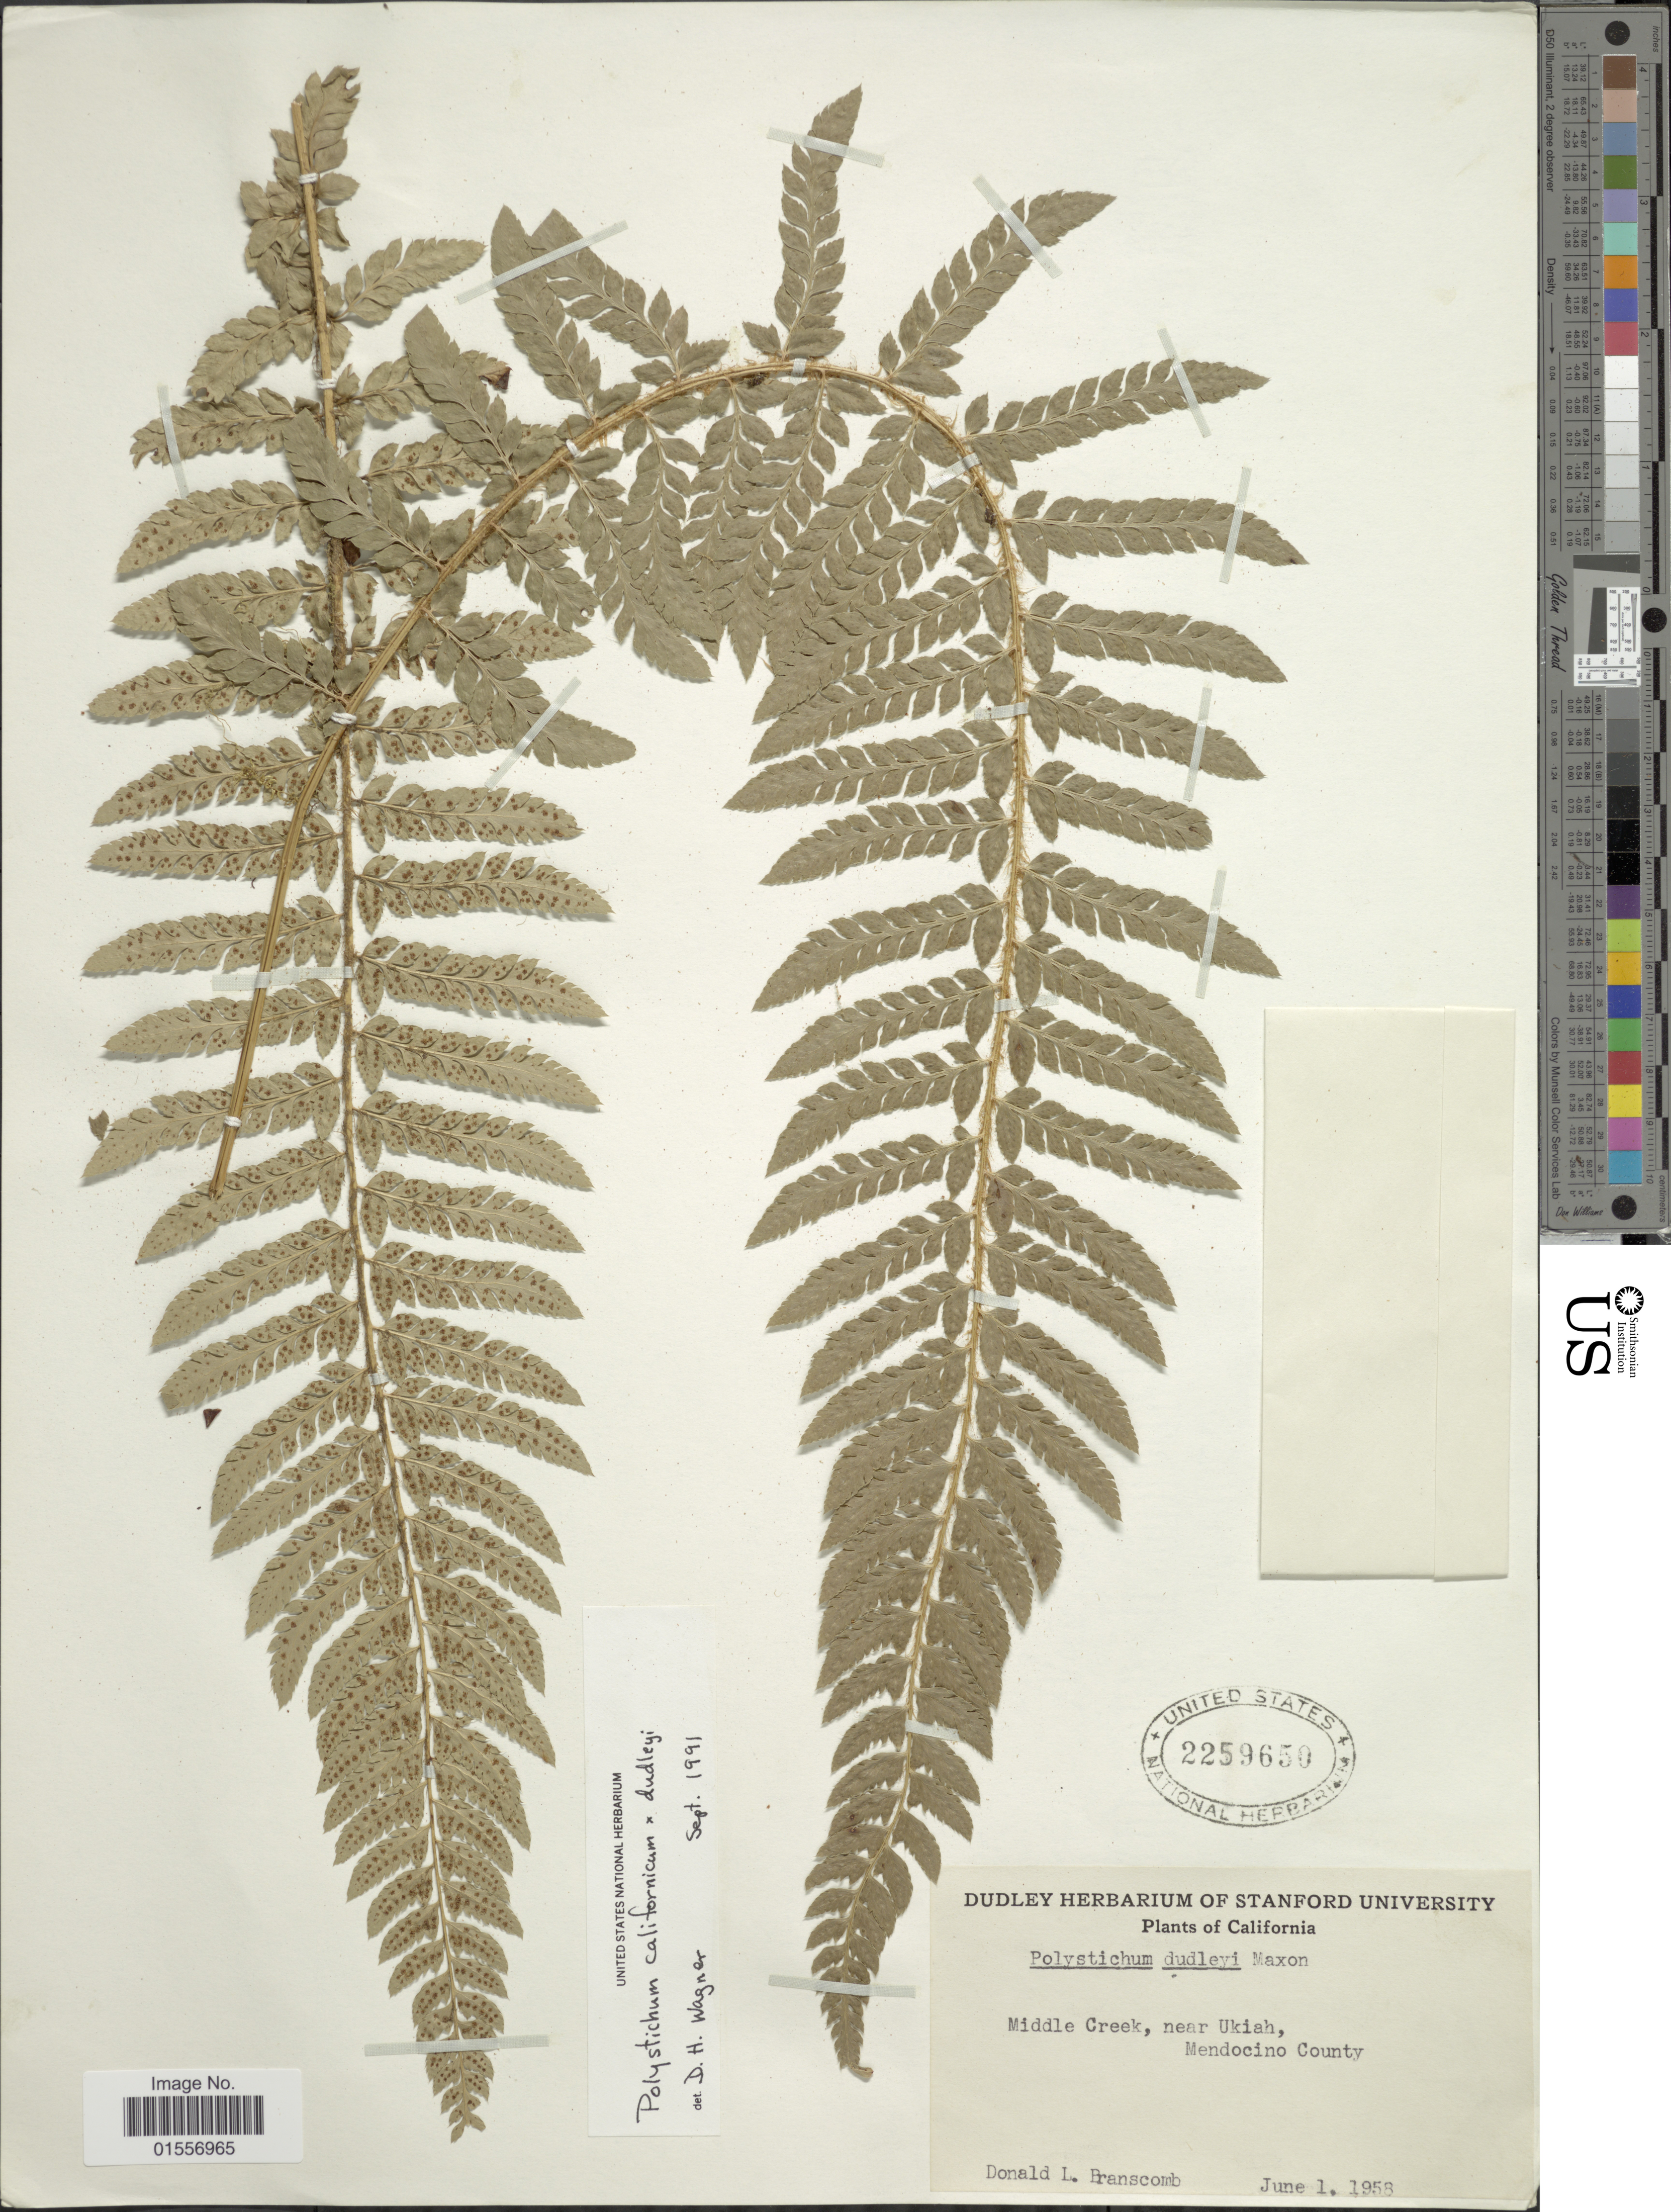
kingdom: Plantae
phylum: Tracheophyta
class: Polypodiopsida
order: Polypodiales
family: Dryopteridaceae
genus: Polystichum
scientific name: Polystichum californicum x P. dudleyi Maxon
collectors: D. Branscomb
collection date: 1958-06-01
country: United States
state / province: California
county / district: Mendocino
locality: Middle Creek, near Ukiah, Mendocino County.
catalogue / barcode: US 2259650